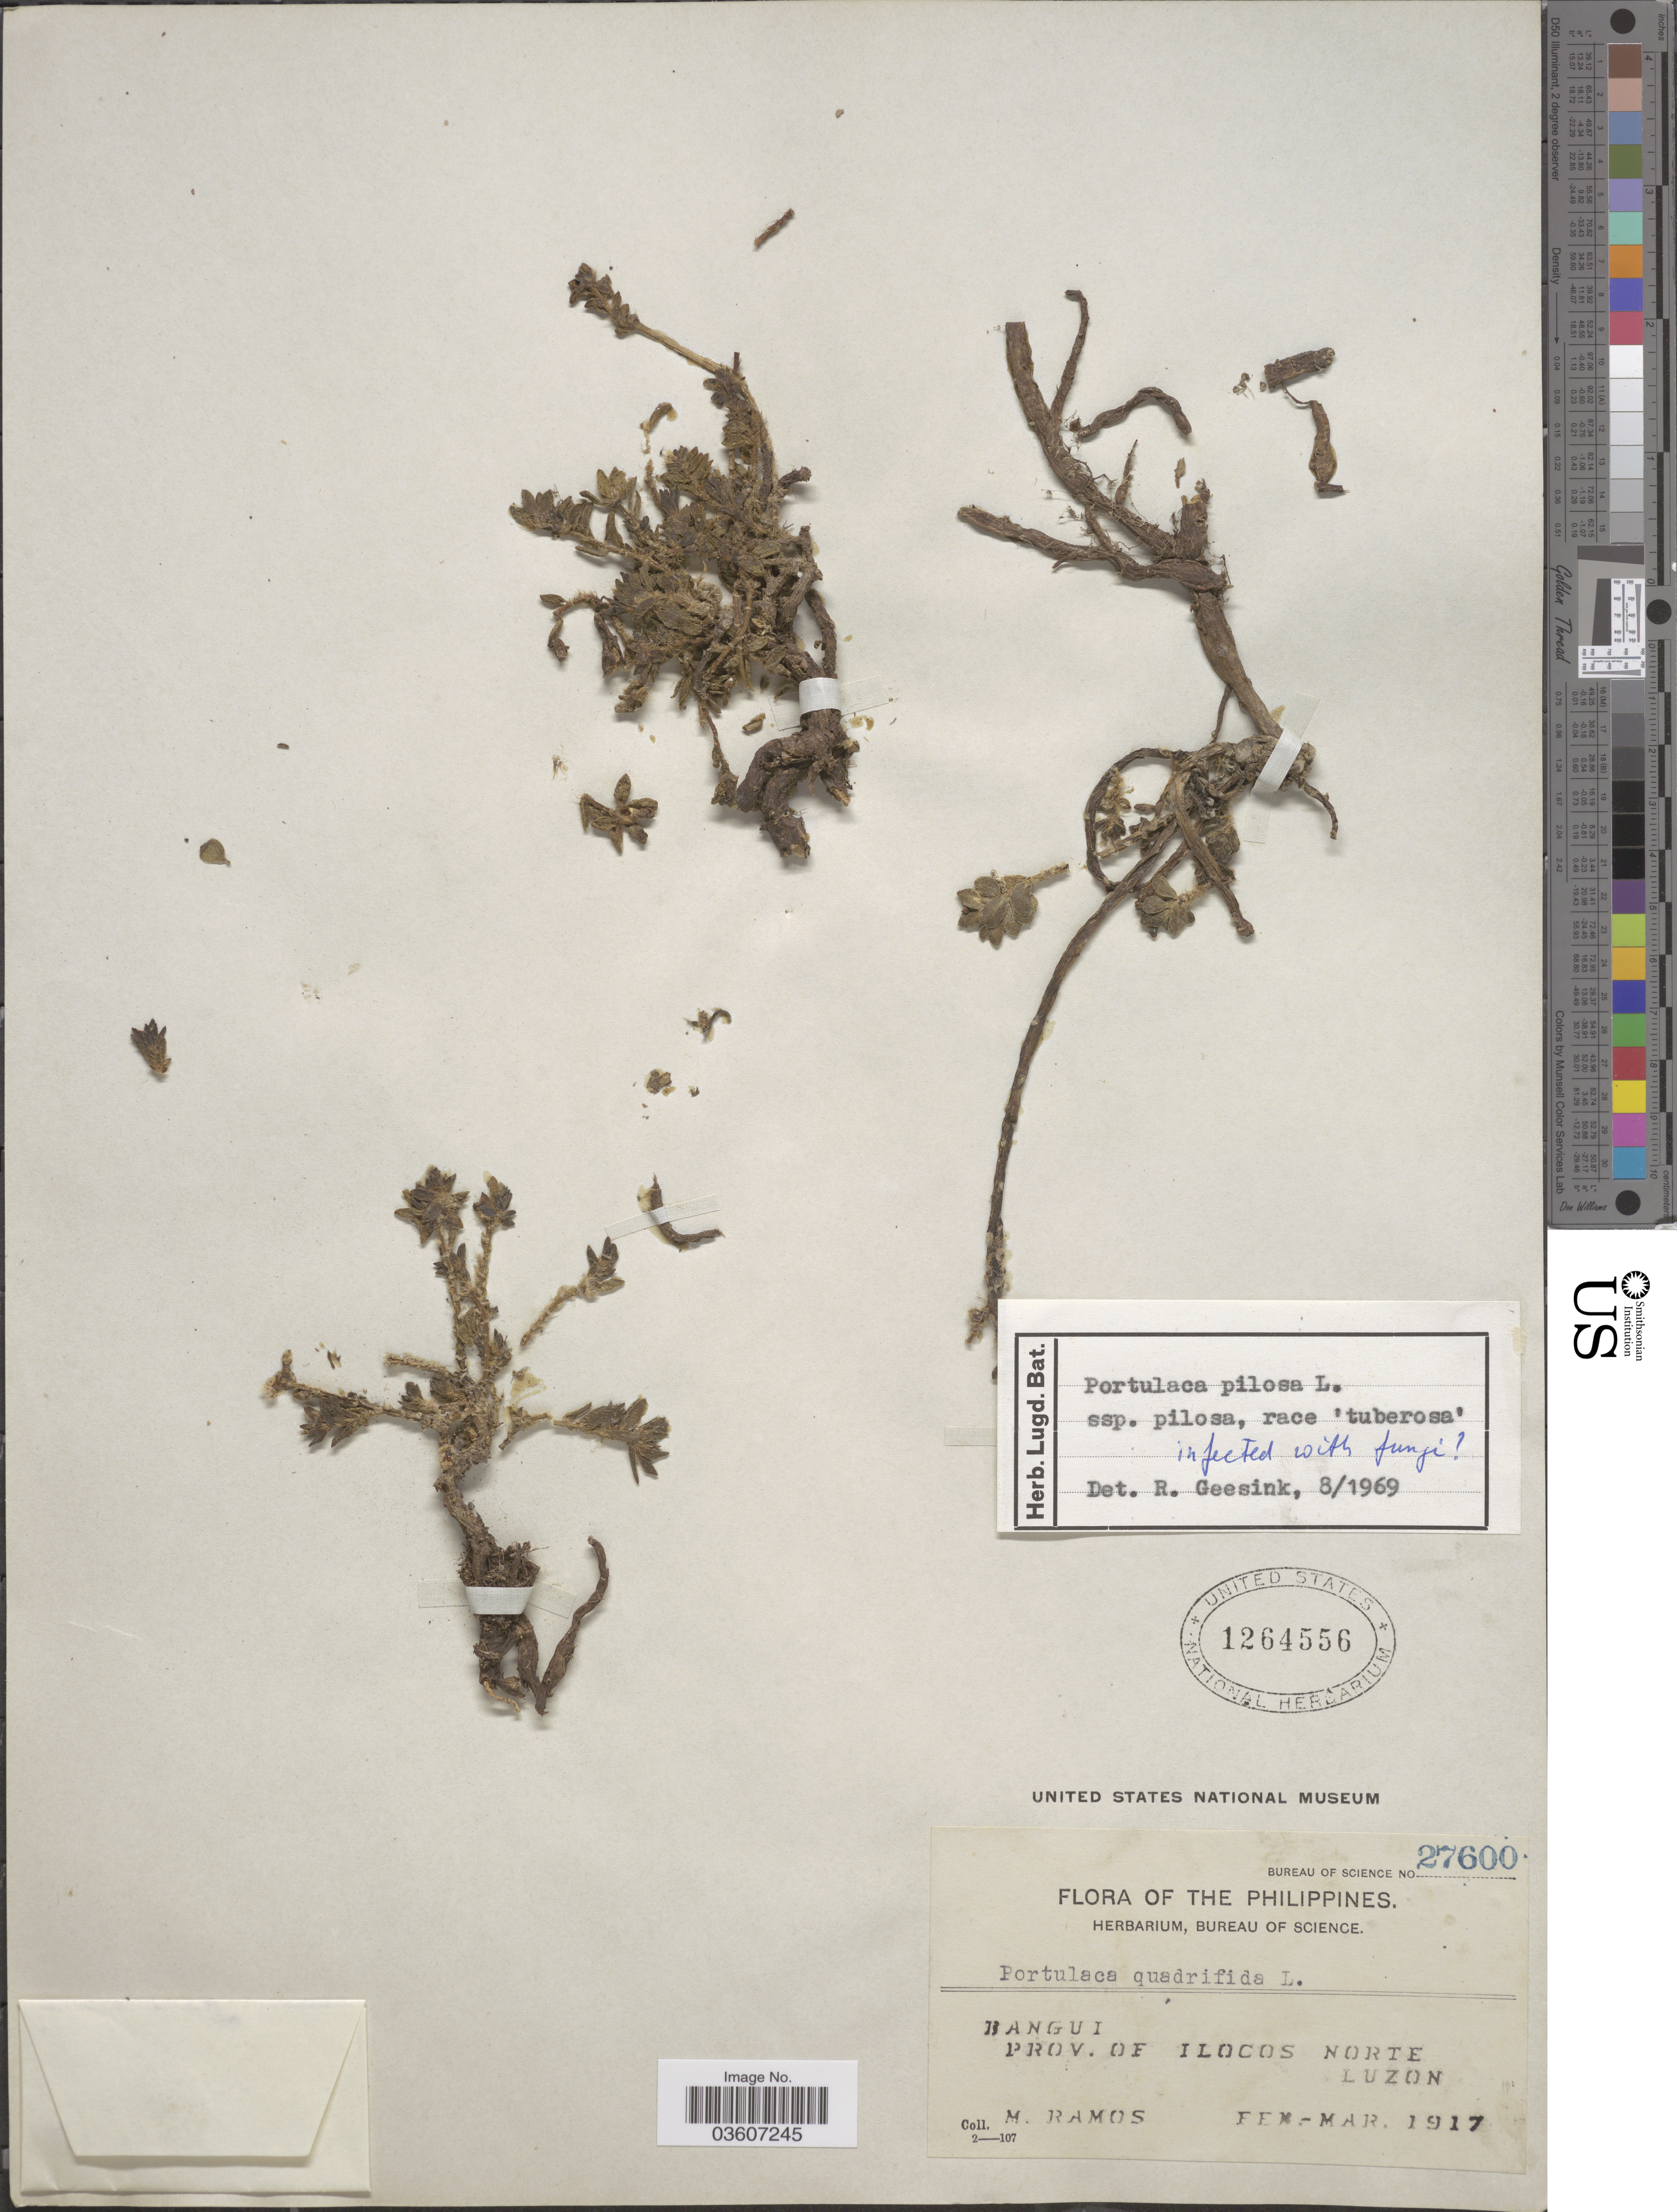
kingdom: Plantae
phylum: Tracheophyta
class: Magnoliopsida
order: Caryophyllales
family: Portulacaceae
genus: Portulaca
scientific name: Portulaca pilosa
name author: L.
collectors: M. Ramos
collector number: Bureau of Science 27600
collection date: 1917-02/1917-03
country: Philippines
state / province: Ilocos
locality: Bangui. Prov. of Ilocos Norte. Luzon.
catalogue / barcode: US 1264556